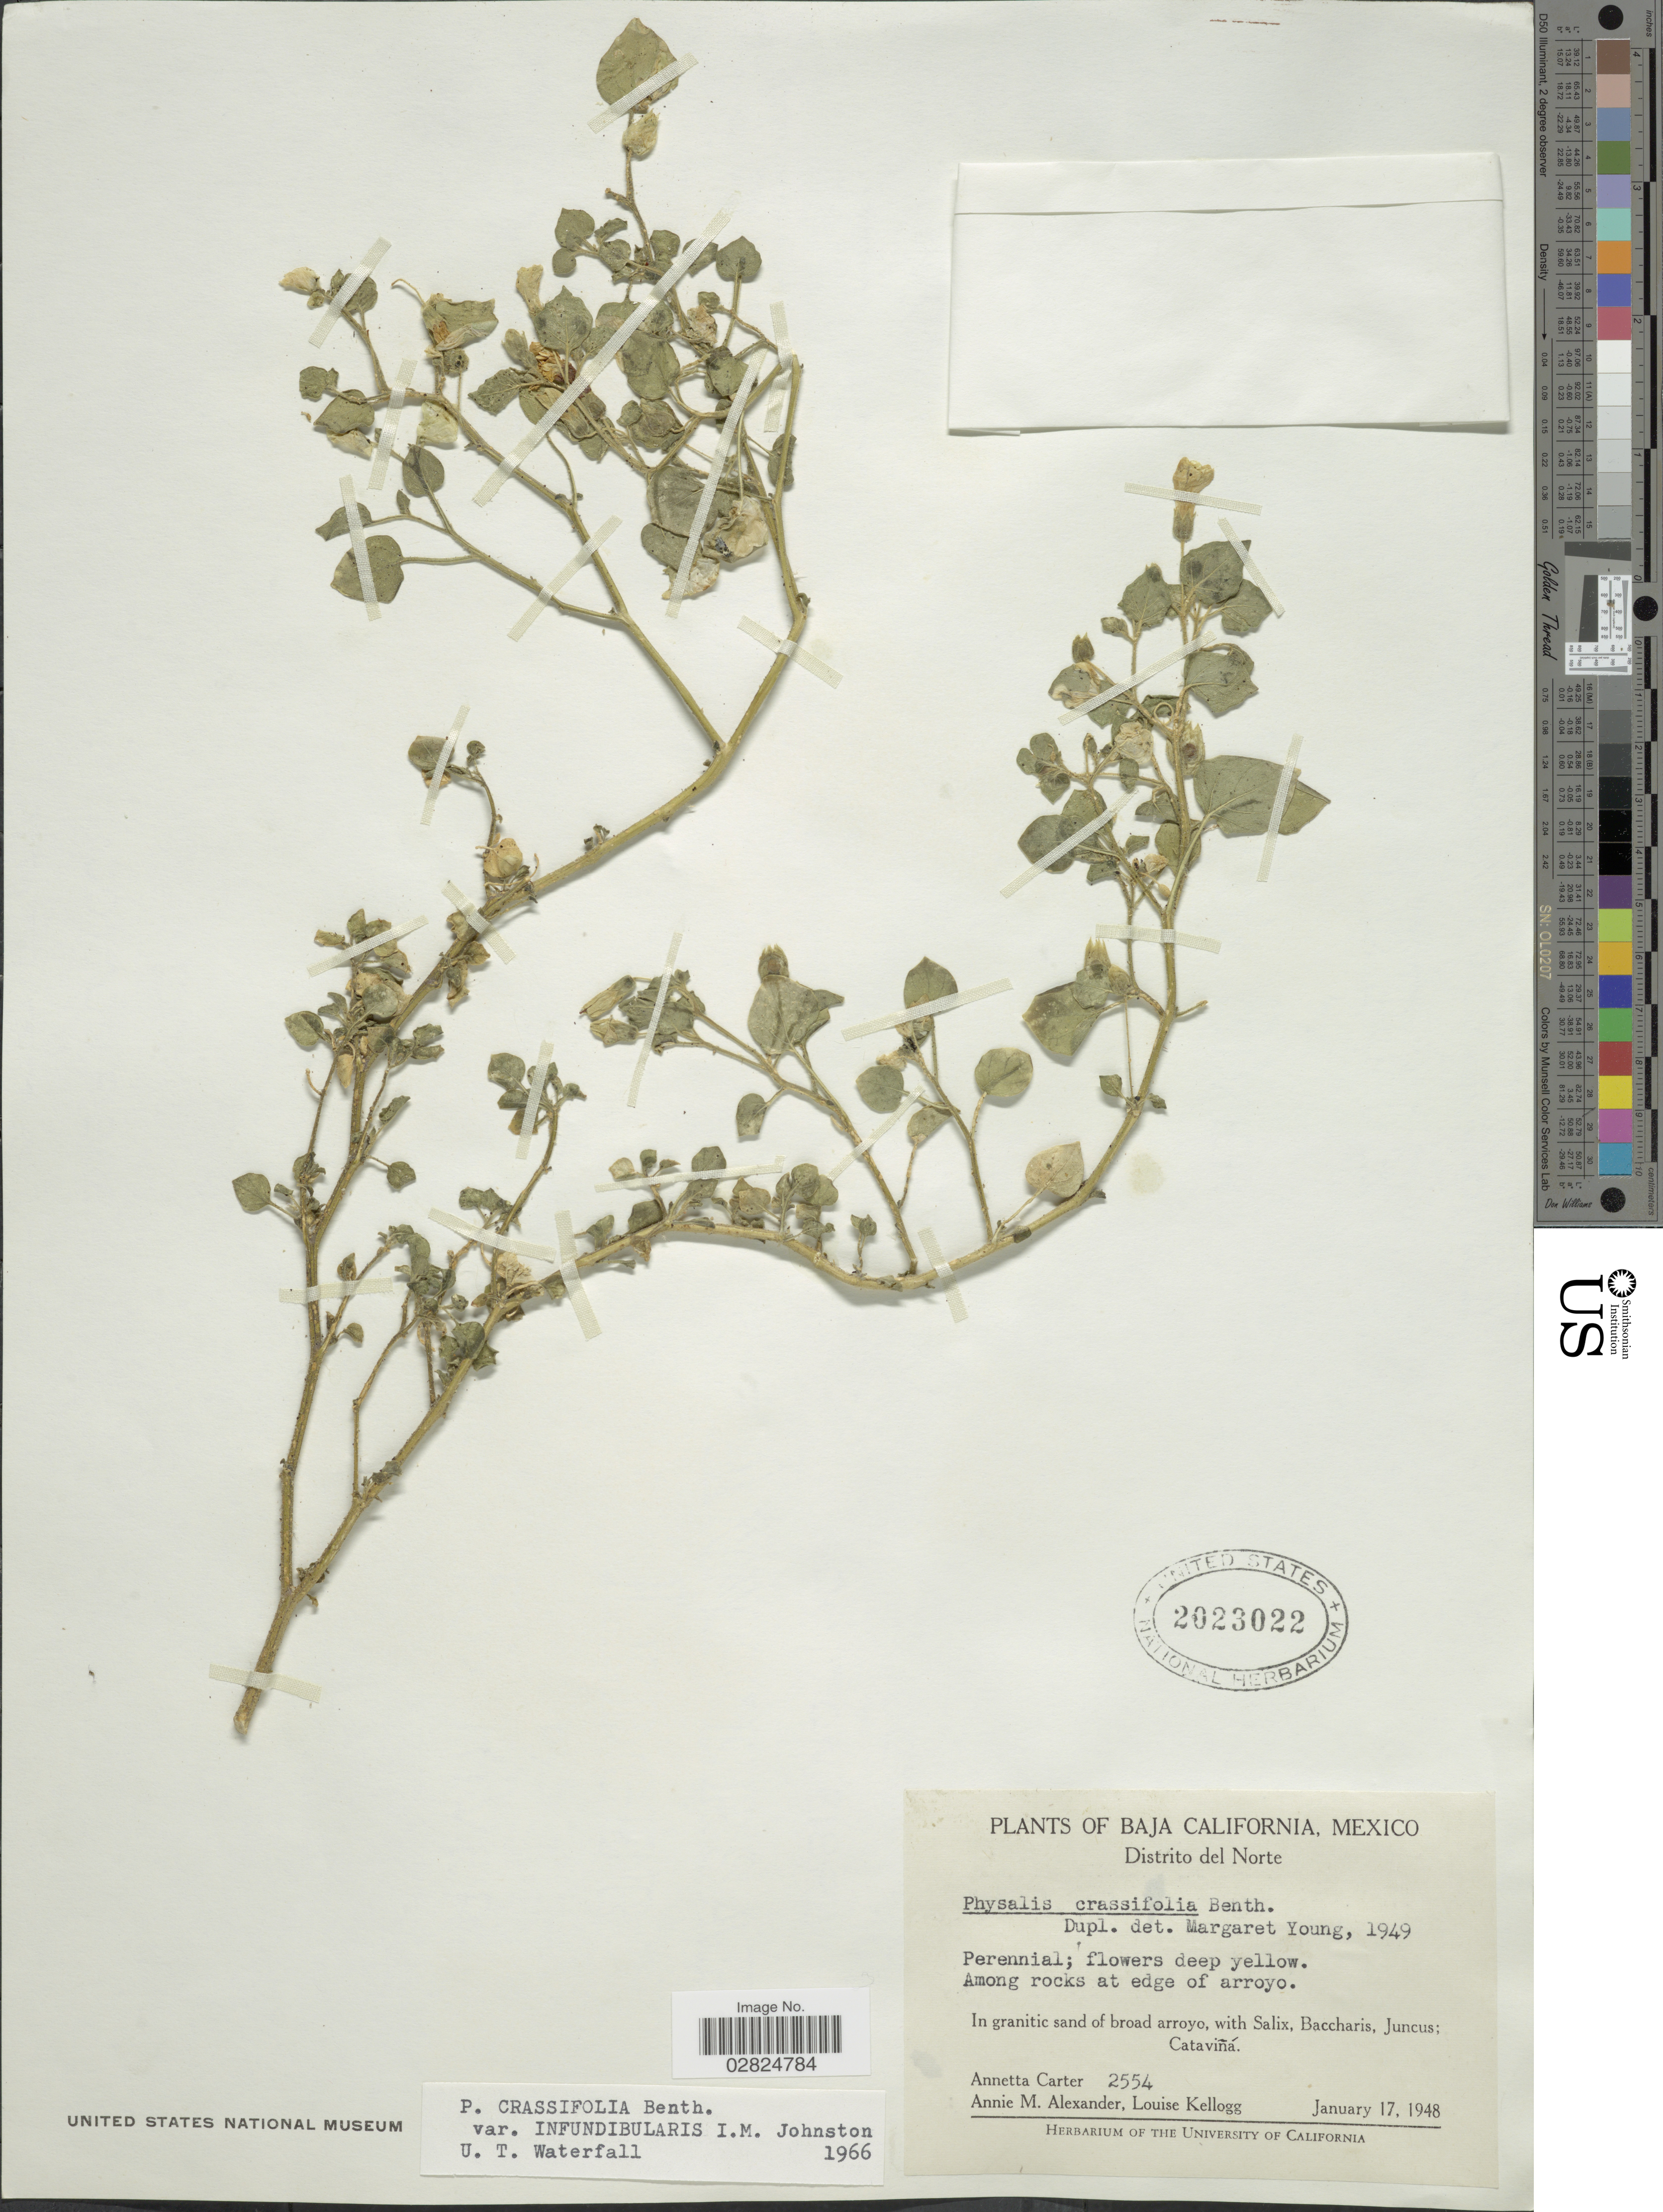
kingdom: Plantae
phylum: Tracheophyta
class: Magnoliopsida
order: Solanales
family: Solanaceae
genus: Physalis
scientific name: Physalis crassifolia var. infundibularis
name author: I.M. Johnst.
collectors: A. Carter, A. M. Alexander & L. Kellog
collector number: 2554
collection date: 1948-01-17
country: Mexico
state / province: Baja California Norte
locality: Distrito del Norte. Among rocks at edge of arroyo.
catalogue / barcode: US 2023022